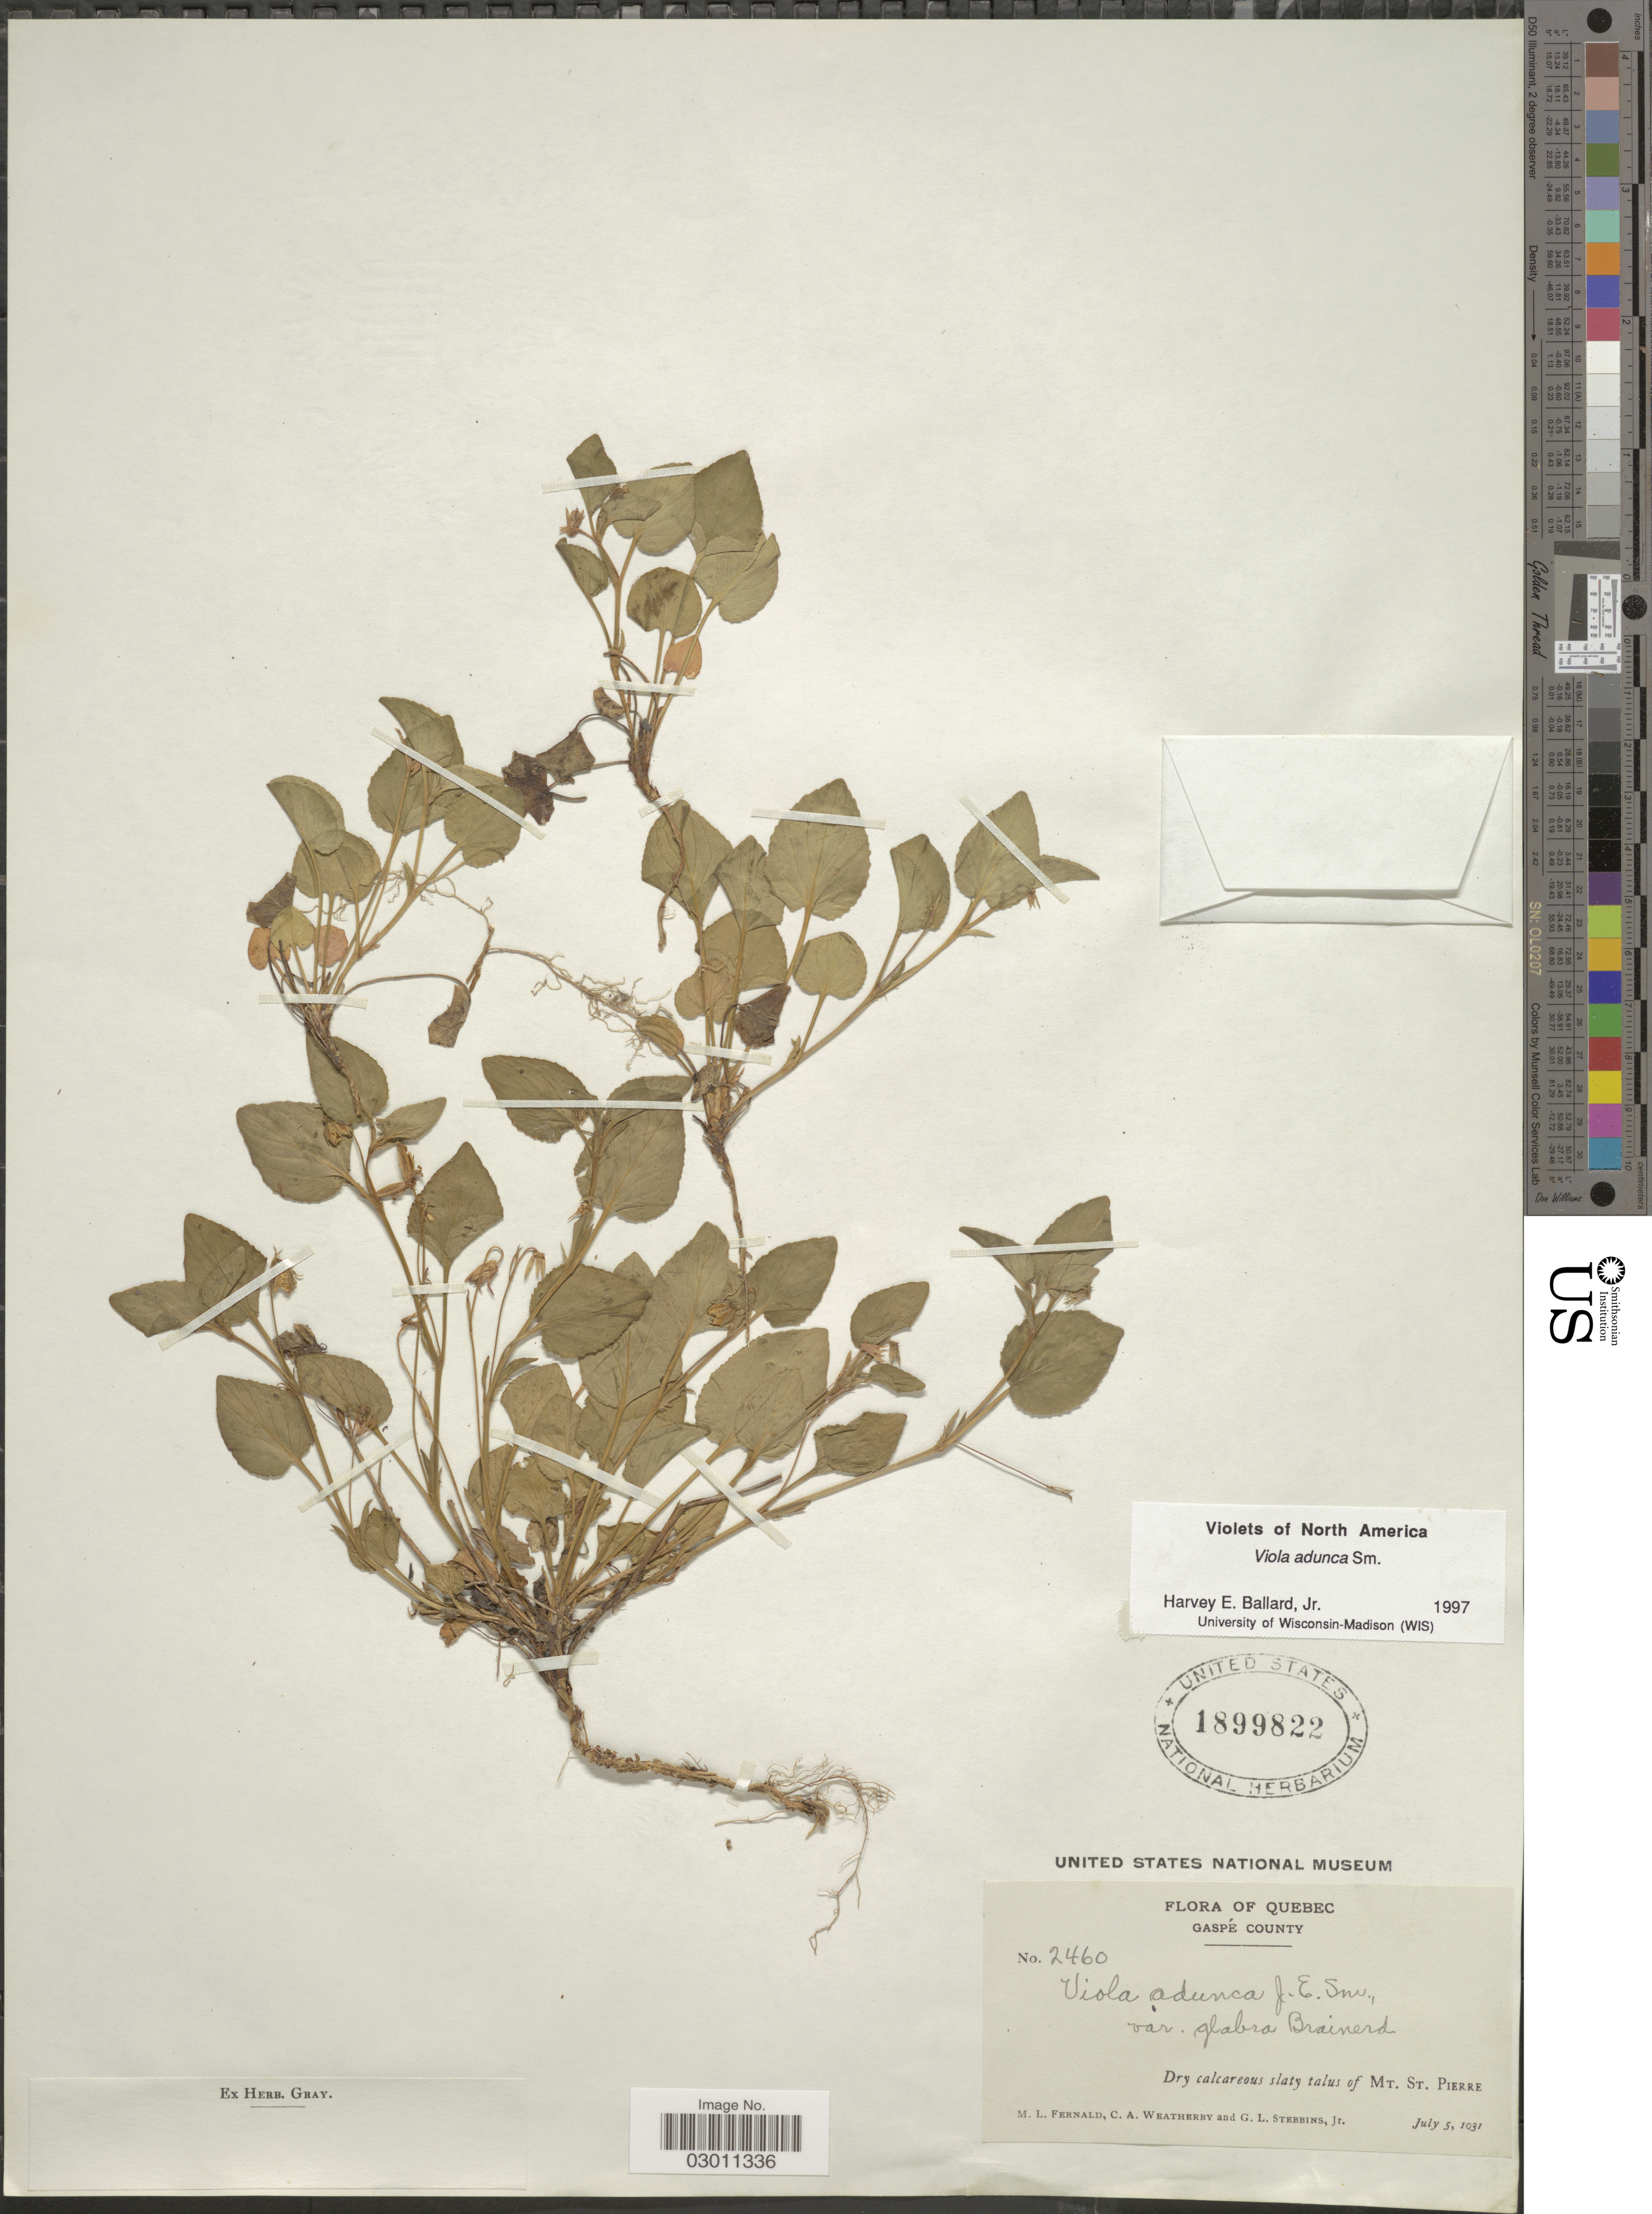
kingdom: Plantae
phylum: Tracheophyta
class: Magnoliopsida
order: Malpighiales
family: Violaceae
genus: Viola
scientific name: Viola adunca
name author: Sm.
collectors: M. L. Fernald, C. A. Weatherby & G. L. Stebbins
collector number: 2460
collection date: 1931-07-05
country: Canada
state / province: Quebec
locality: Gaspé County. Dry calcareous slaty talus of Mt. St. Pierre.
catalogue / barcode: US 1899822